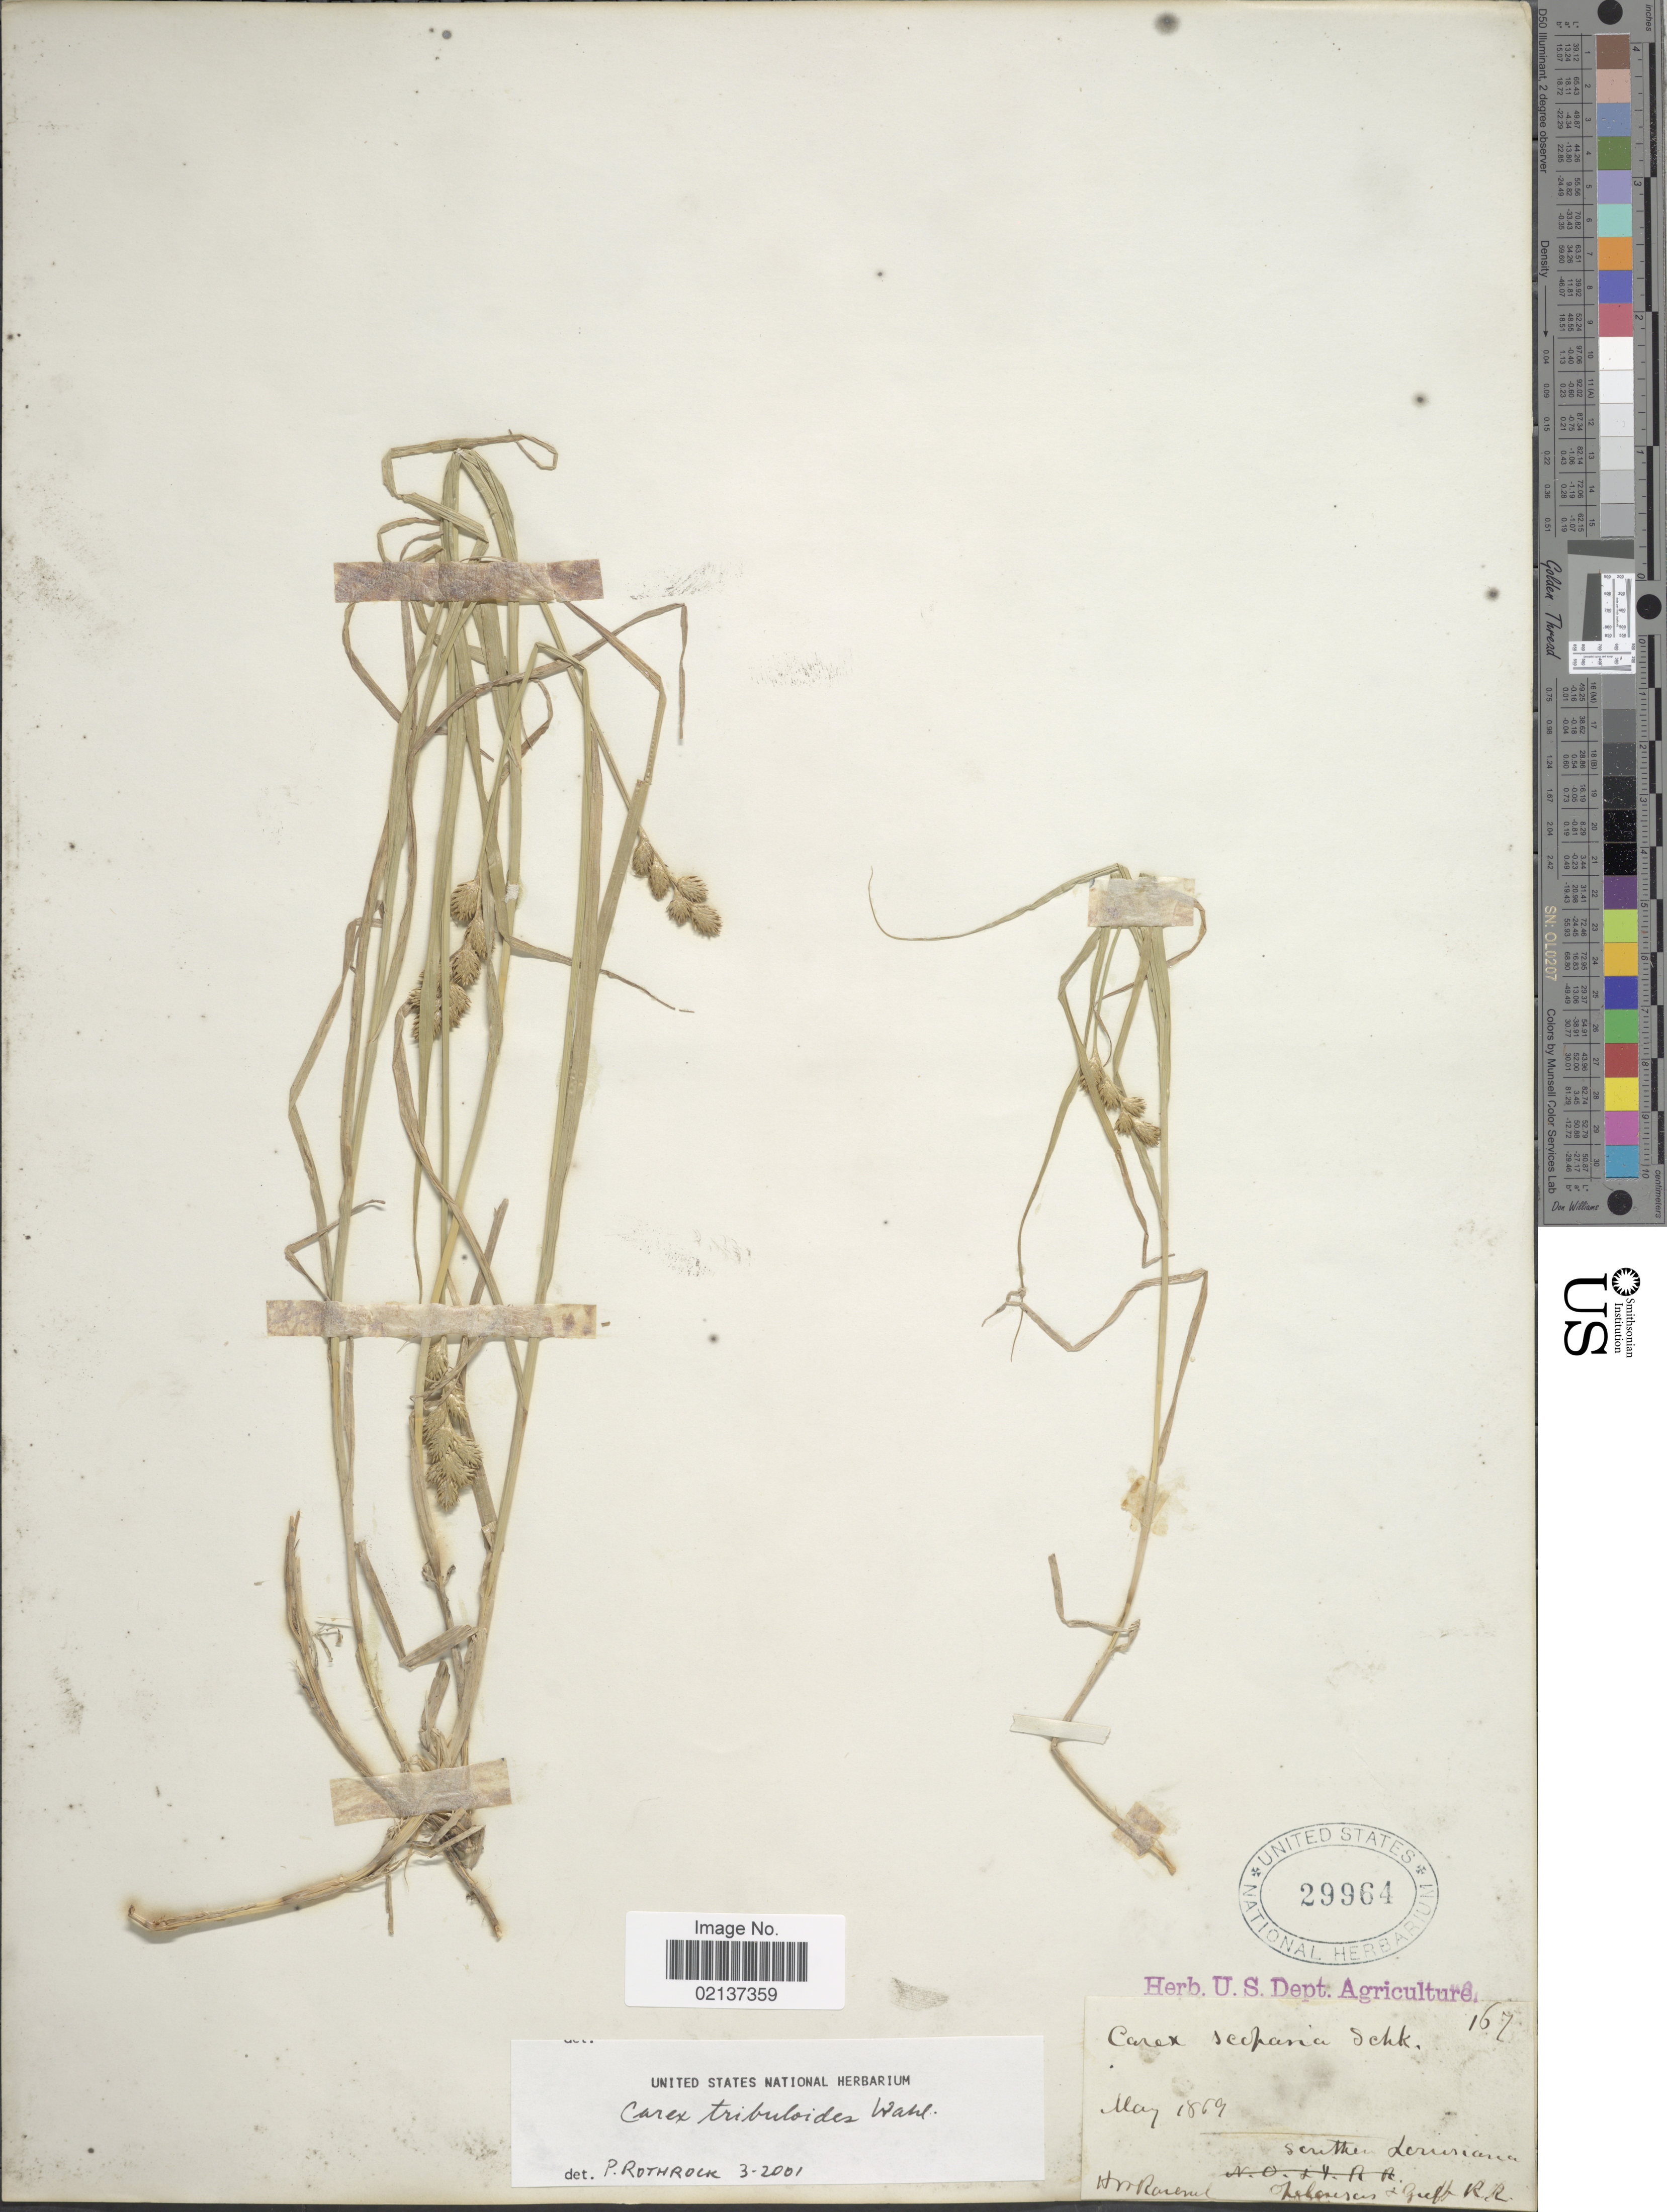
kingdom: Plantae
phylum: Tracheophyta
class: Liliopsida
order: Poales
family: Cyperaceae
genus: Carex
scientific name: Carex tribuloides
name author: Wahlenb.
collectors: H. Ravenel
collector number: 167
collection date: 1869-05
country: United States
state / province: Louisiana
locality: Southern Louisiana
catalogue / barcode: US 29964